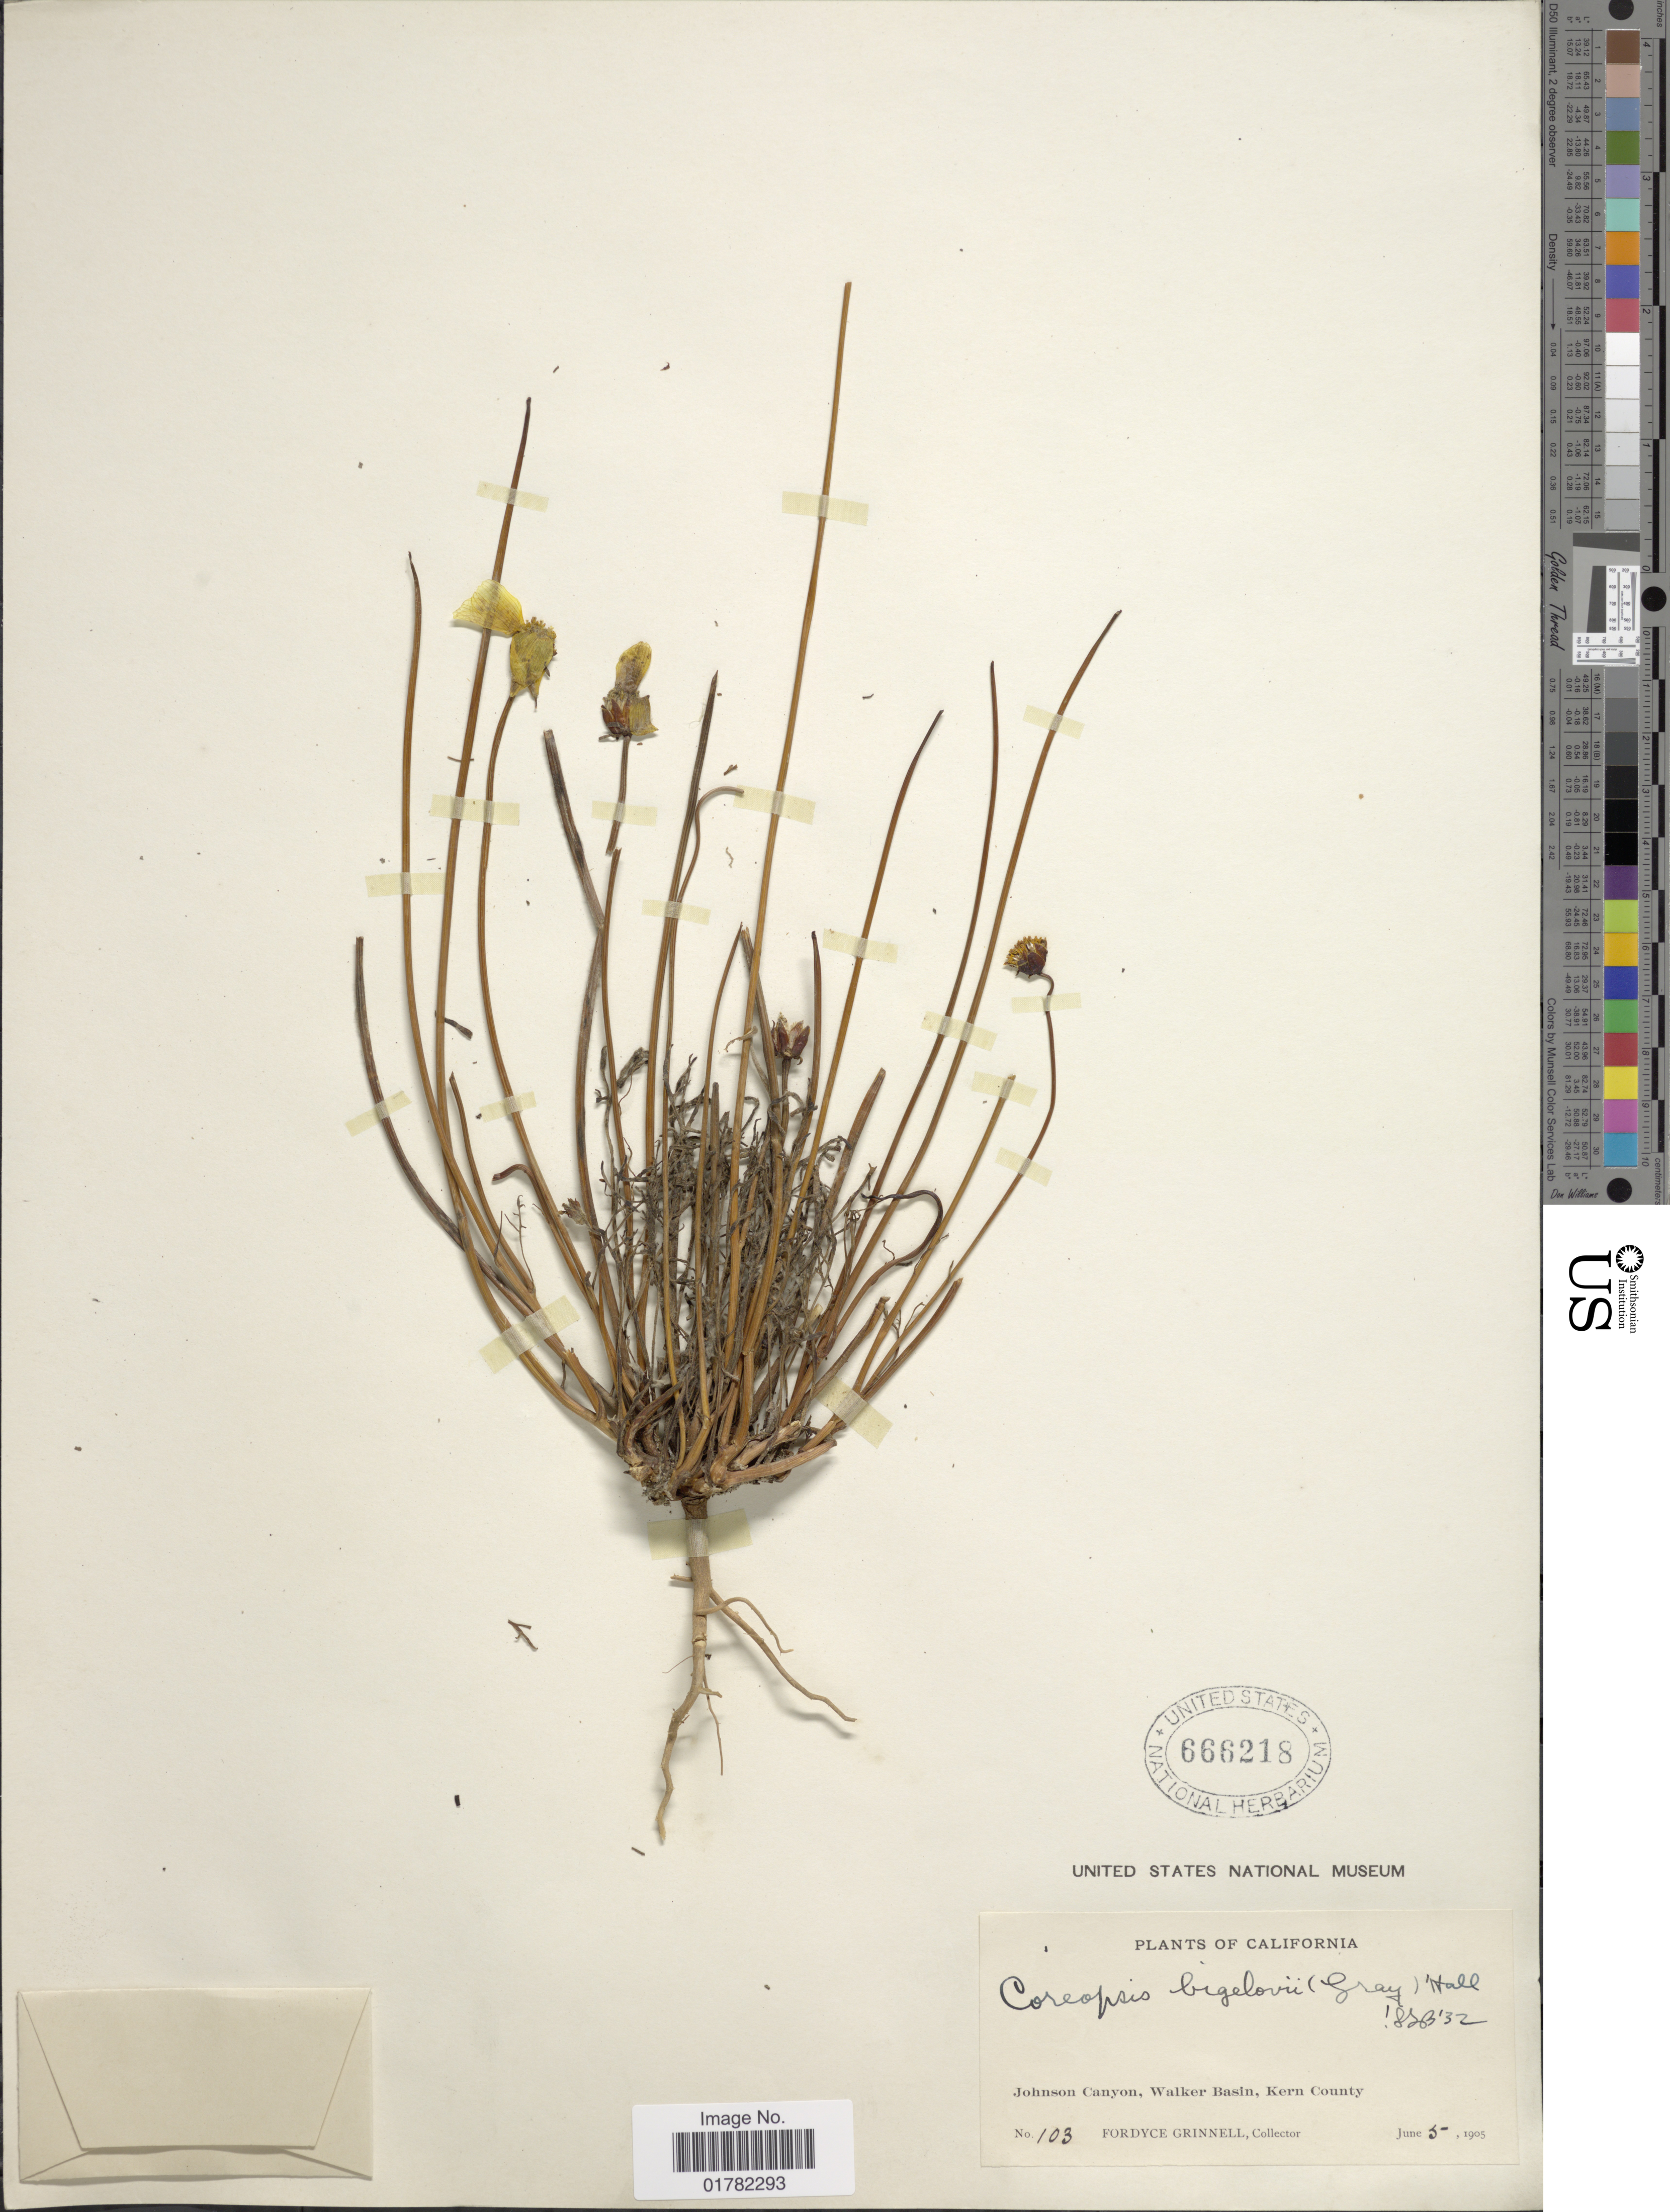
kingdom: Plantae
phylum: Tracheophyta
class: Magnoliopsida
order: Asterales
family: Asteraceae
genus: Coreopsis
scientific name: Coreopsis bigelovii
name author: (A. Gray) Voss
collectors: F. Grinnell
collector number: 103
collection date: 1905-06-05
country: United States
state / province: California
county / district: Kern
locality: Johnson Canyon, Walker Basin, Kern County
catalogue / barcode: US 666218